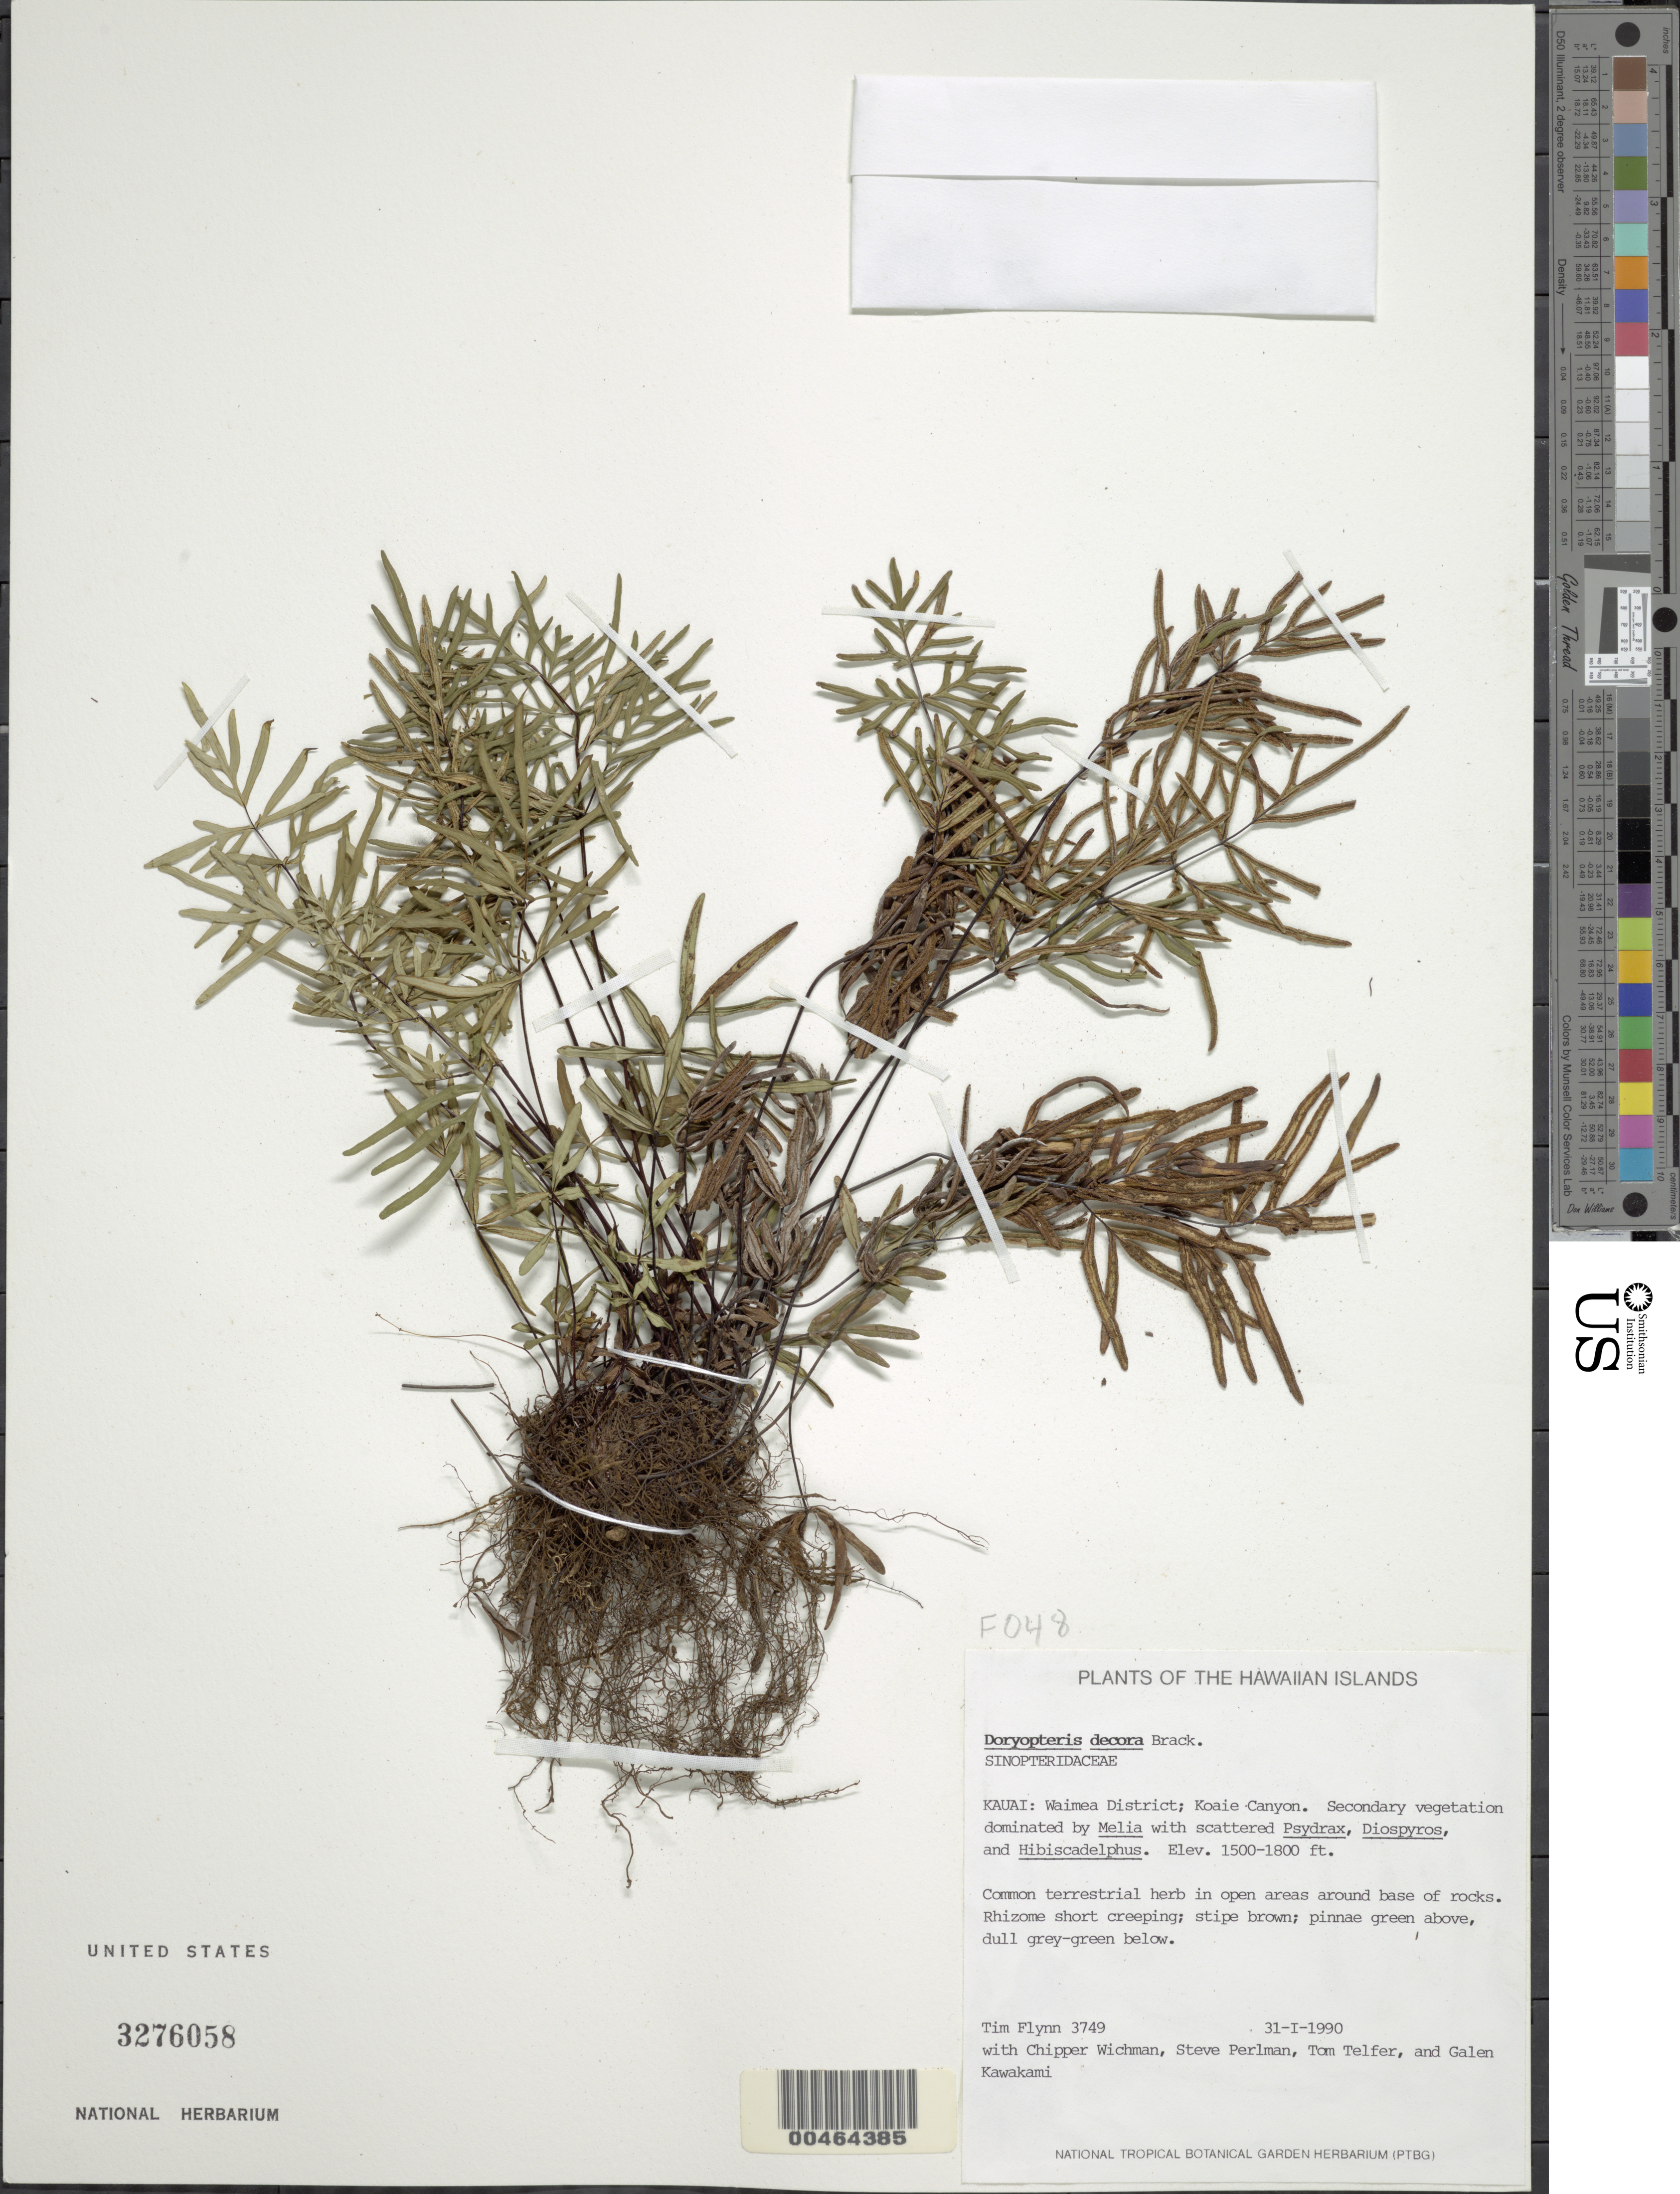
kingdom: Plantae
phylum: Tracheophyta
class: Polypodiopsida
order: Polypodiales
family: Pteridaceae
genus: Doryopteris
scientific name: Doryopteris decora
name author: Brack.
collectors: T. W. Flynn, C. Wichman, S. P. Perlman, T. Telfer & G. Kawakami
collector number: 3749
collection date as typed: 31 Jan 1990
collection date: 1990-01-31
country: United States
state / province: Hawaii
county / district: Kauai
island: Kaua'i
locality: Waimea District; Koaie Canyon.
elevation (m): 457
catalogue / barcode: US 3276058